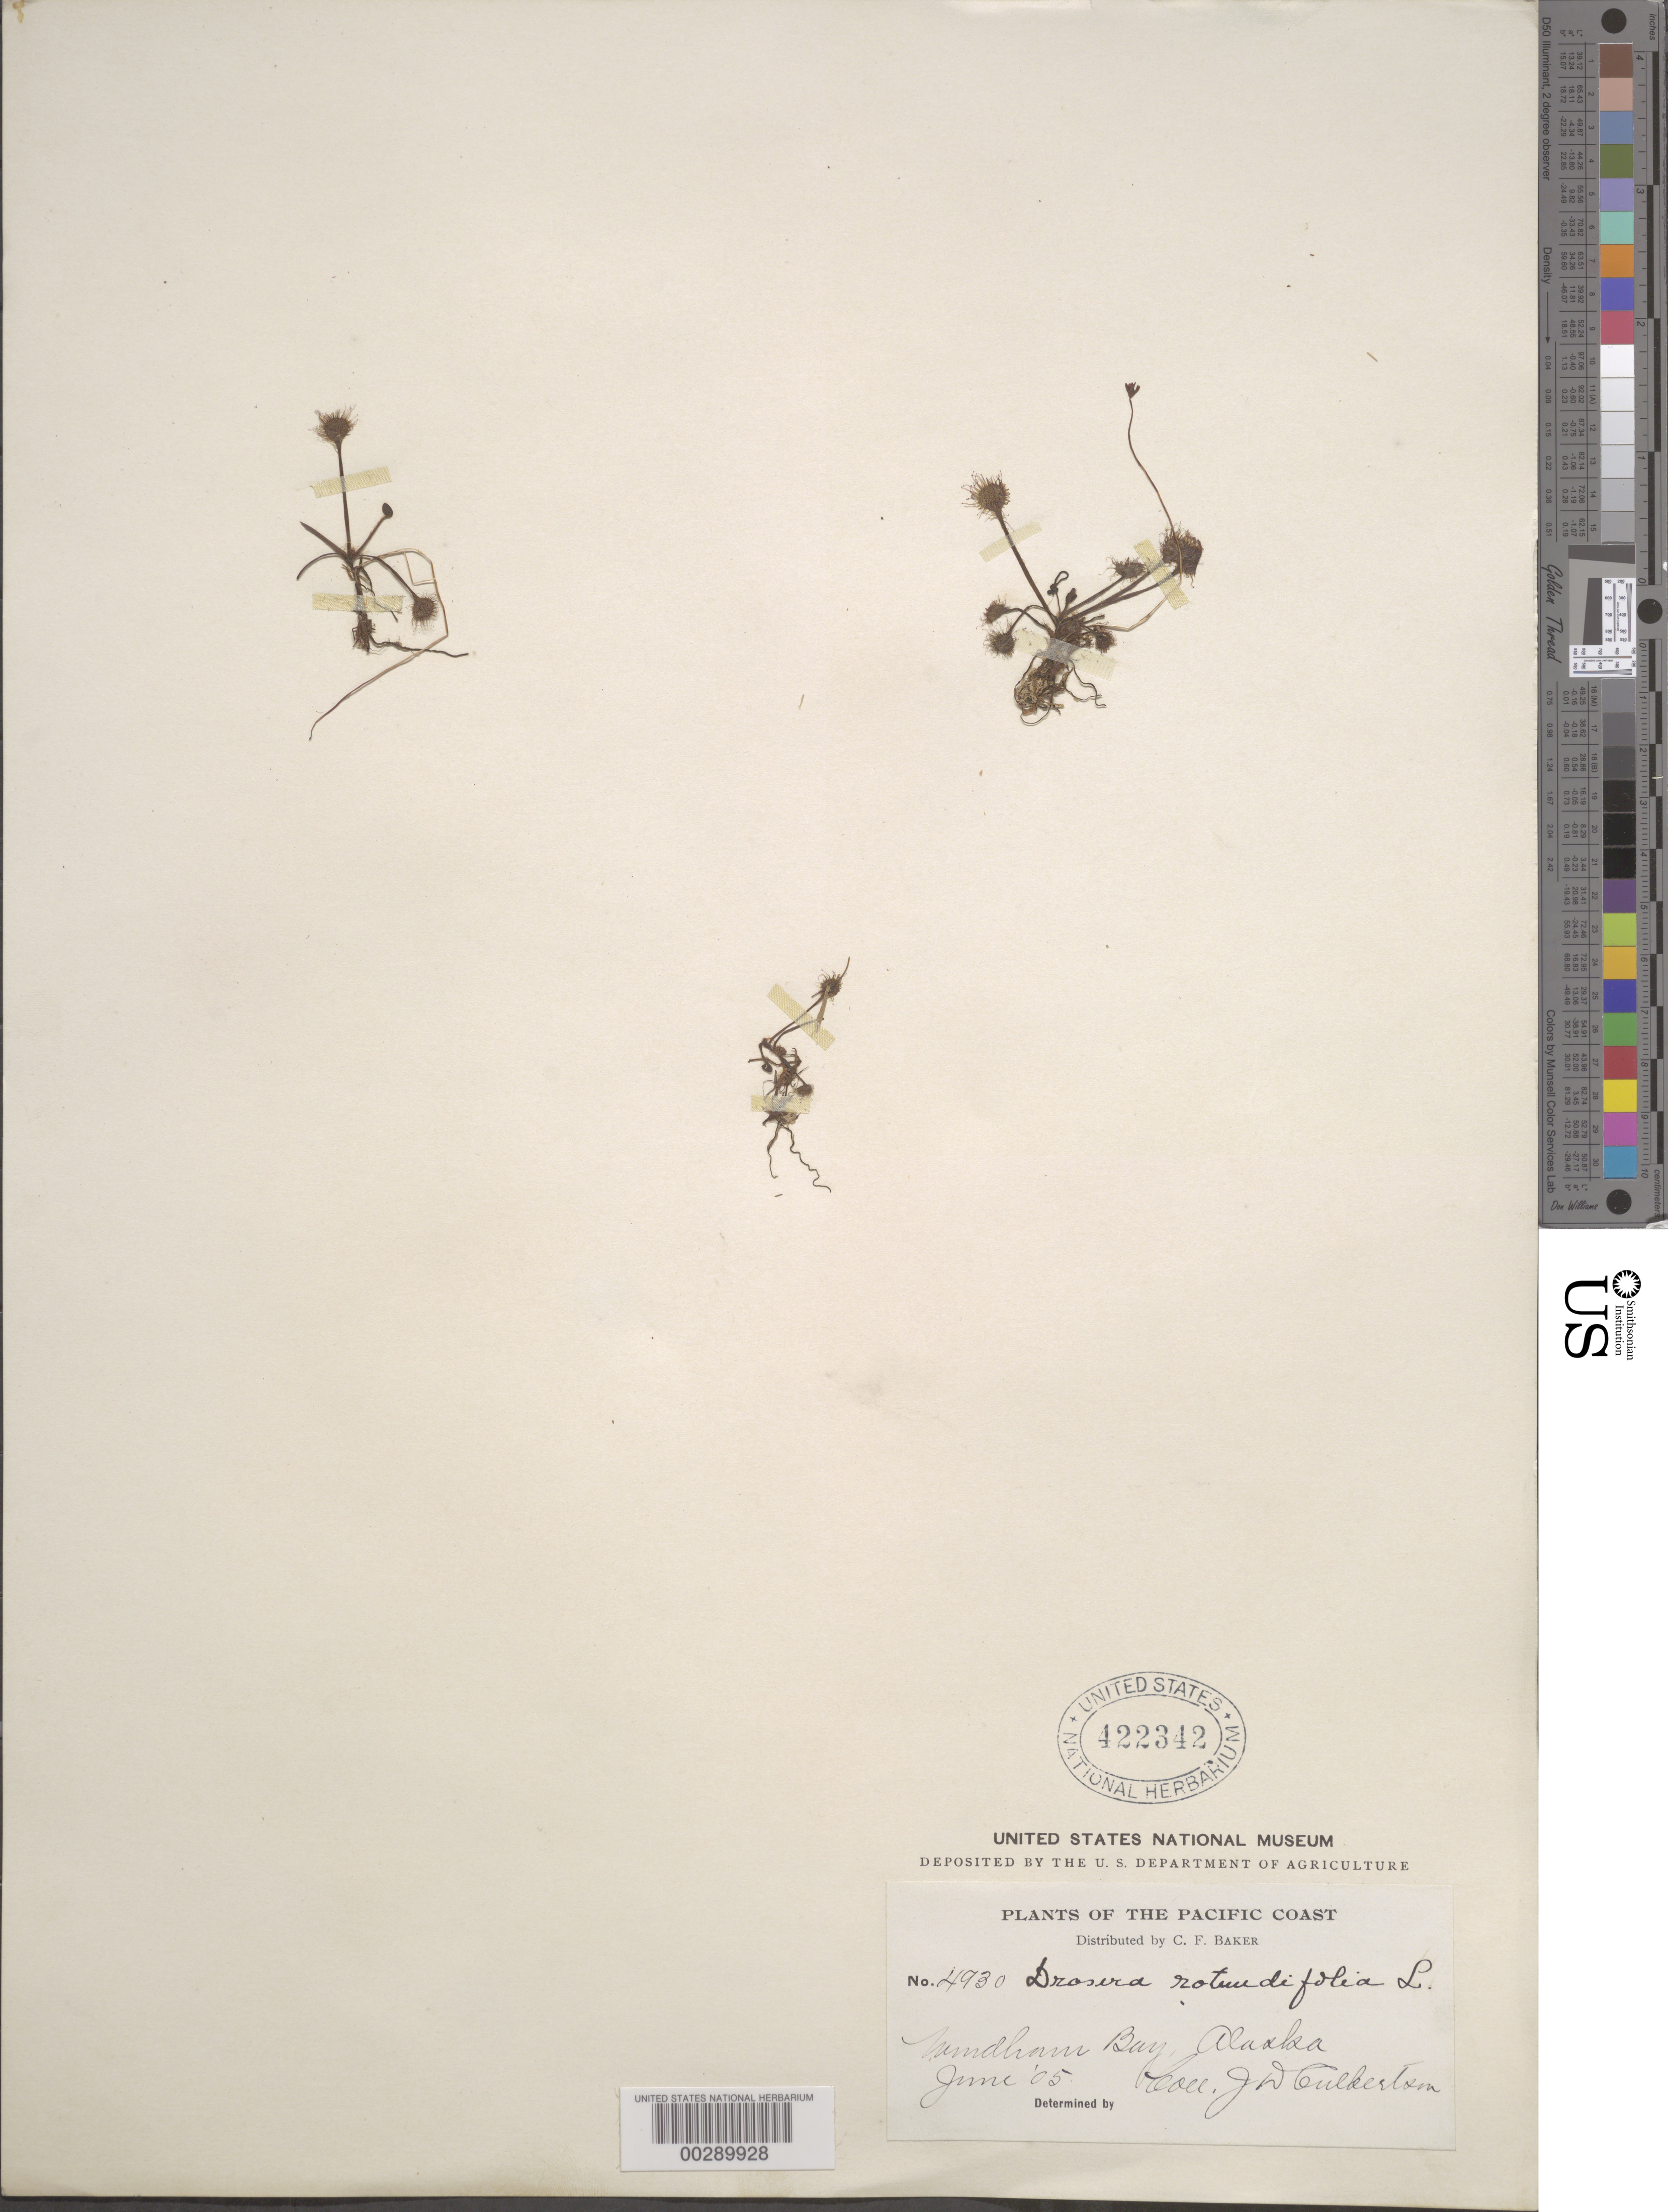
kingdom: Plantae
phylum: Tracheophyta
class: Magnoliopsida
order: Caryophyllales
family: Droseraceae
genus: Drosera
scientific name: Drosera rotundifolia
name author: L.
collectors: J. Culbertson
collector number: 4930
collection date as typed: Jun 1905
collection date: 1905-06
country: United States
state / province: Alaska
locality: Windham bay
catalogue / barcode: US 422342